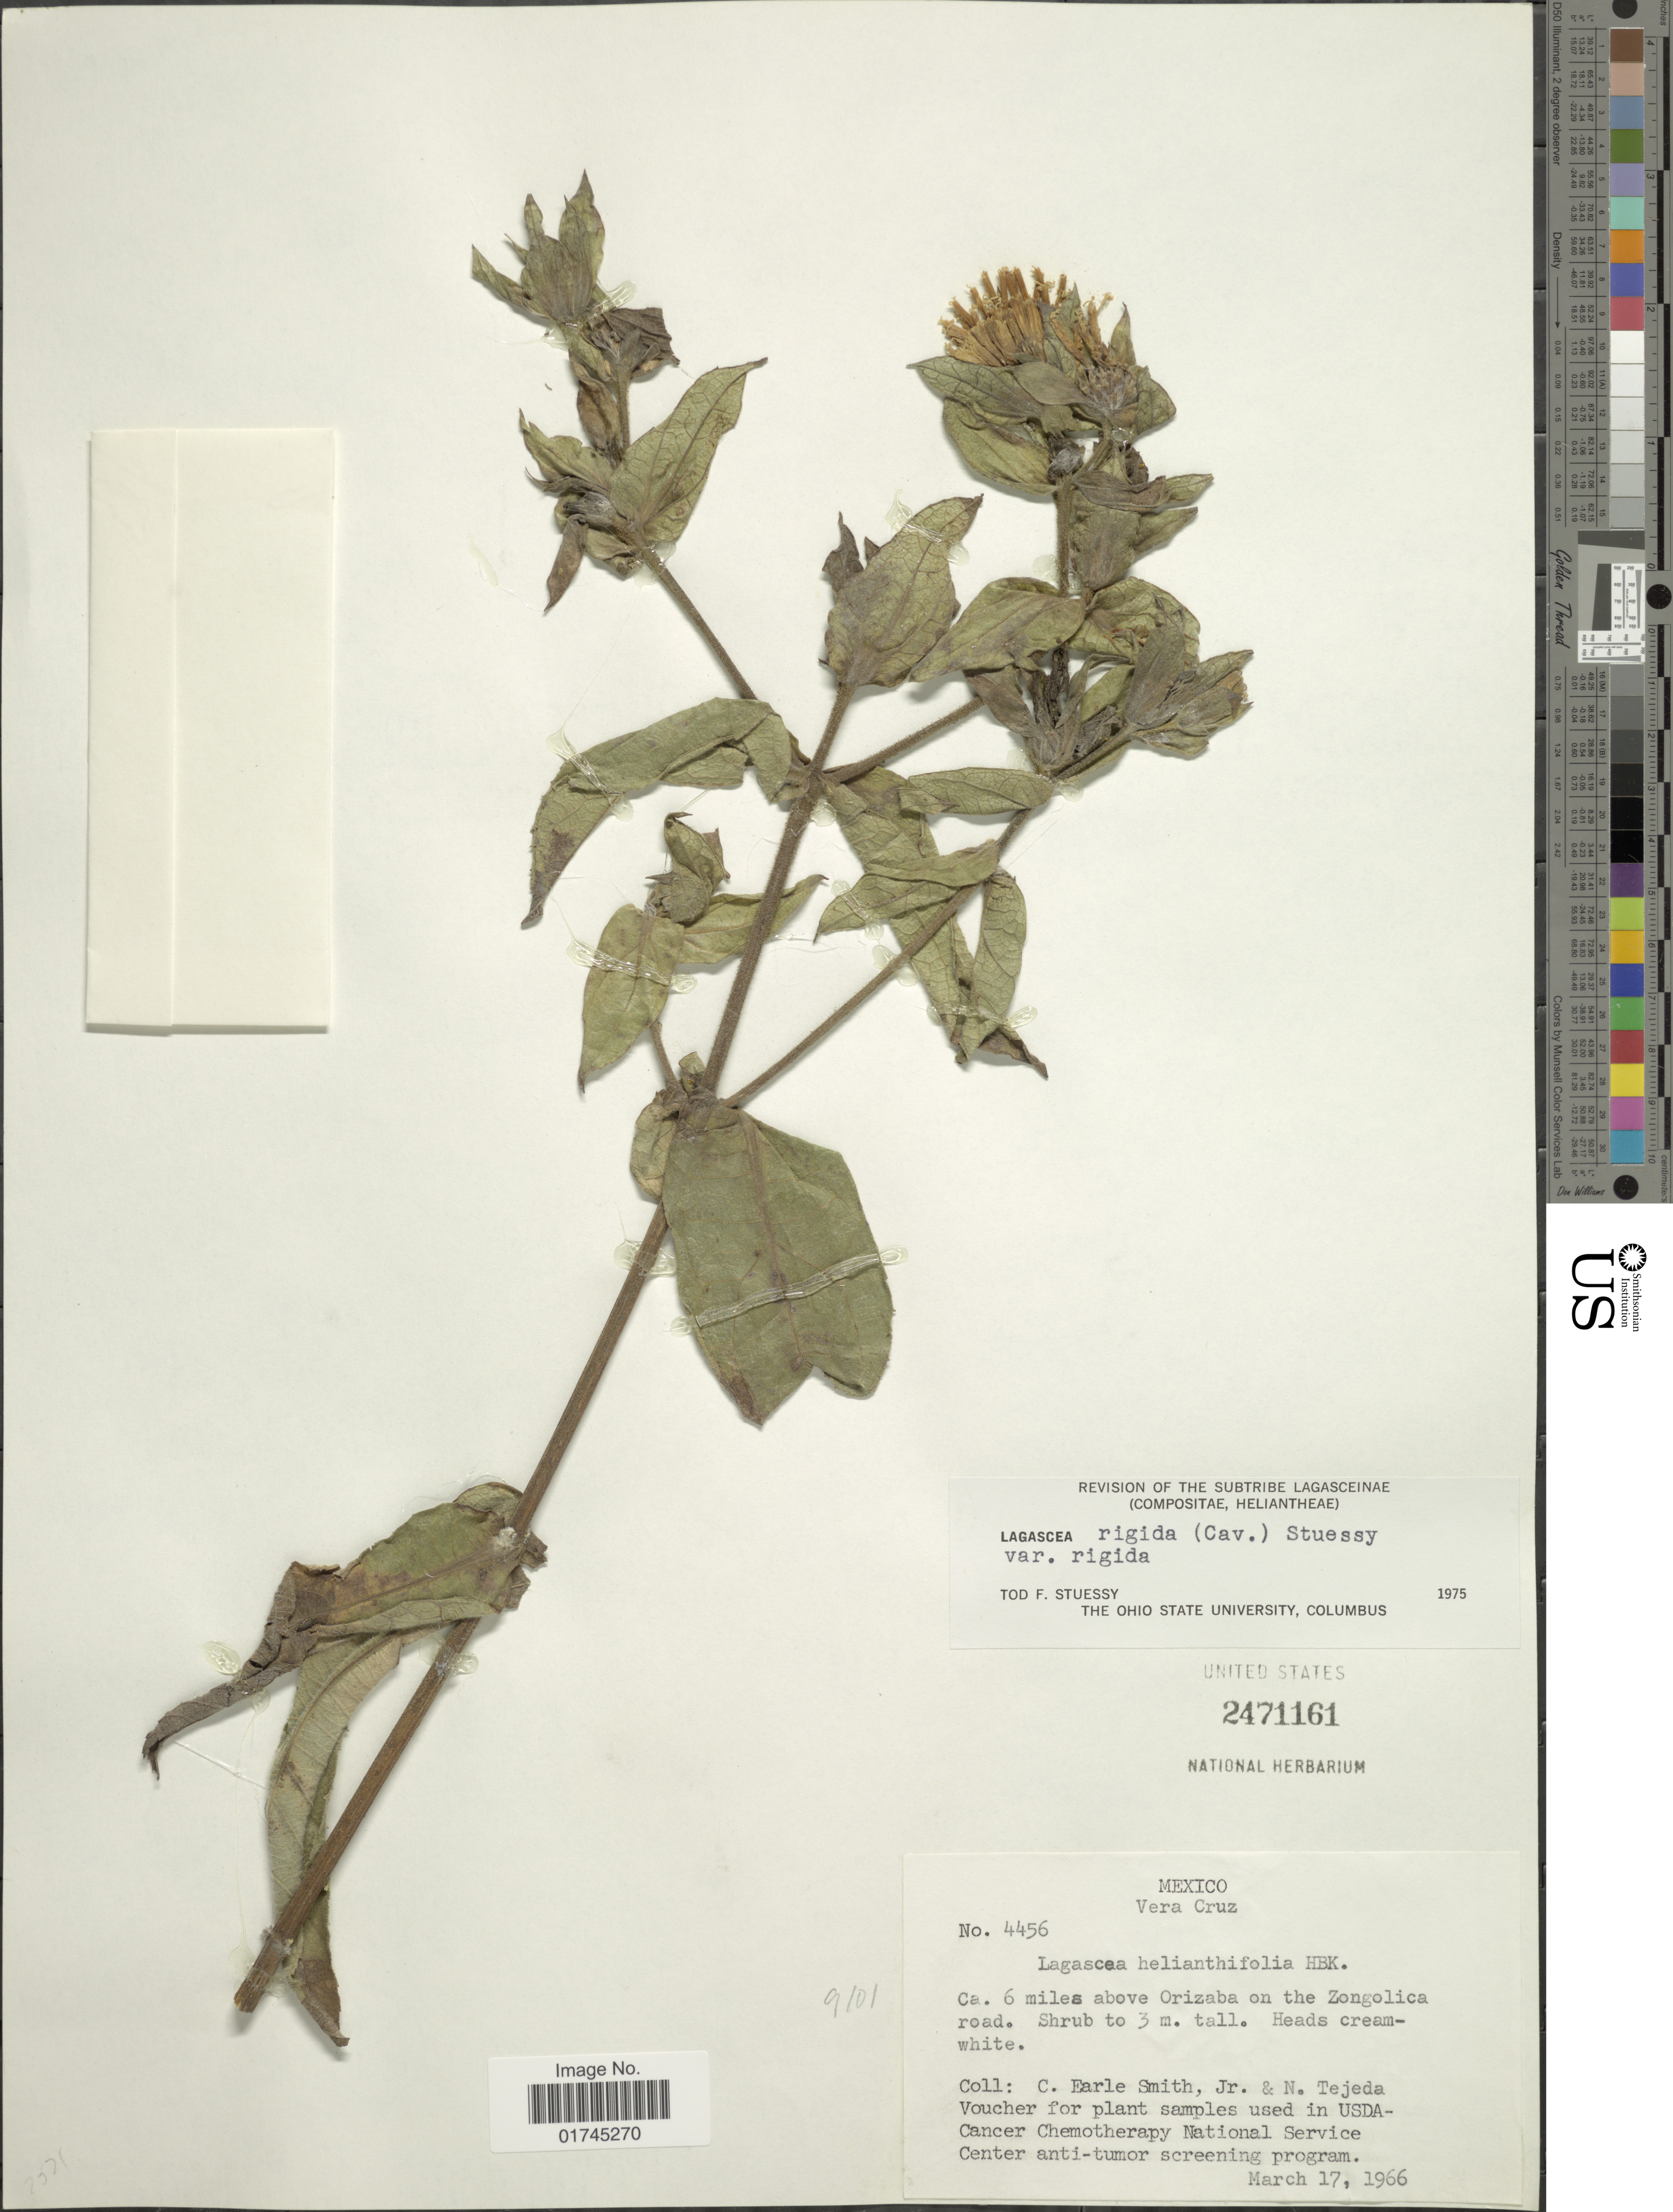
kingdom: Plantae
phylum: Tracheophyta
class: Magnoliopsida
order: Asterales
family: Asteraceae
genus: Lagascea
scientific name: Lagascea helianthifolia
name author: Kunth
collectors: C. E. Smith Jr.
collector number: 4456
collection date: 1966-03-17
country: Mexico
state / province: Veracruz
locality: Ca. 6 miles above Orizaba on the Zongolica road.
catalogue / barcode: US 2471161